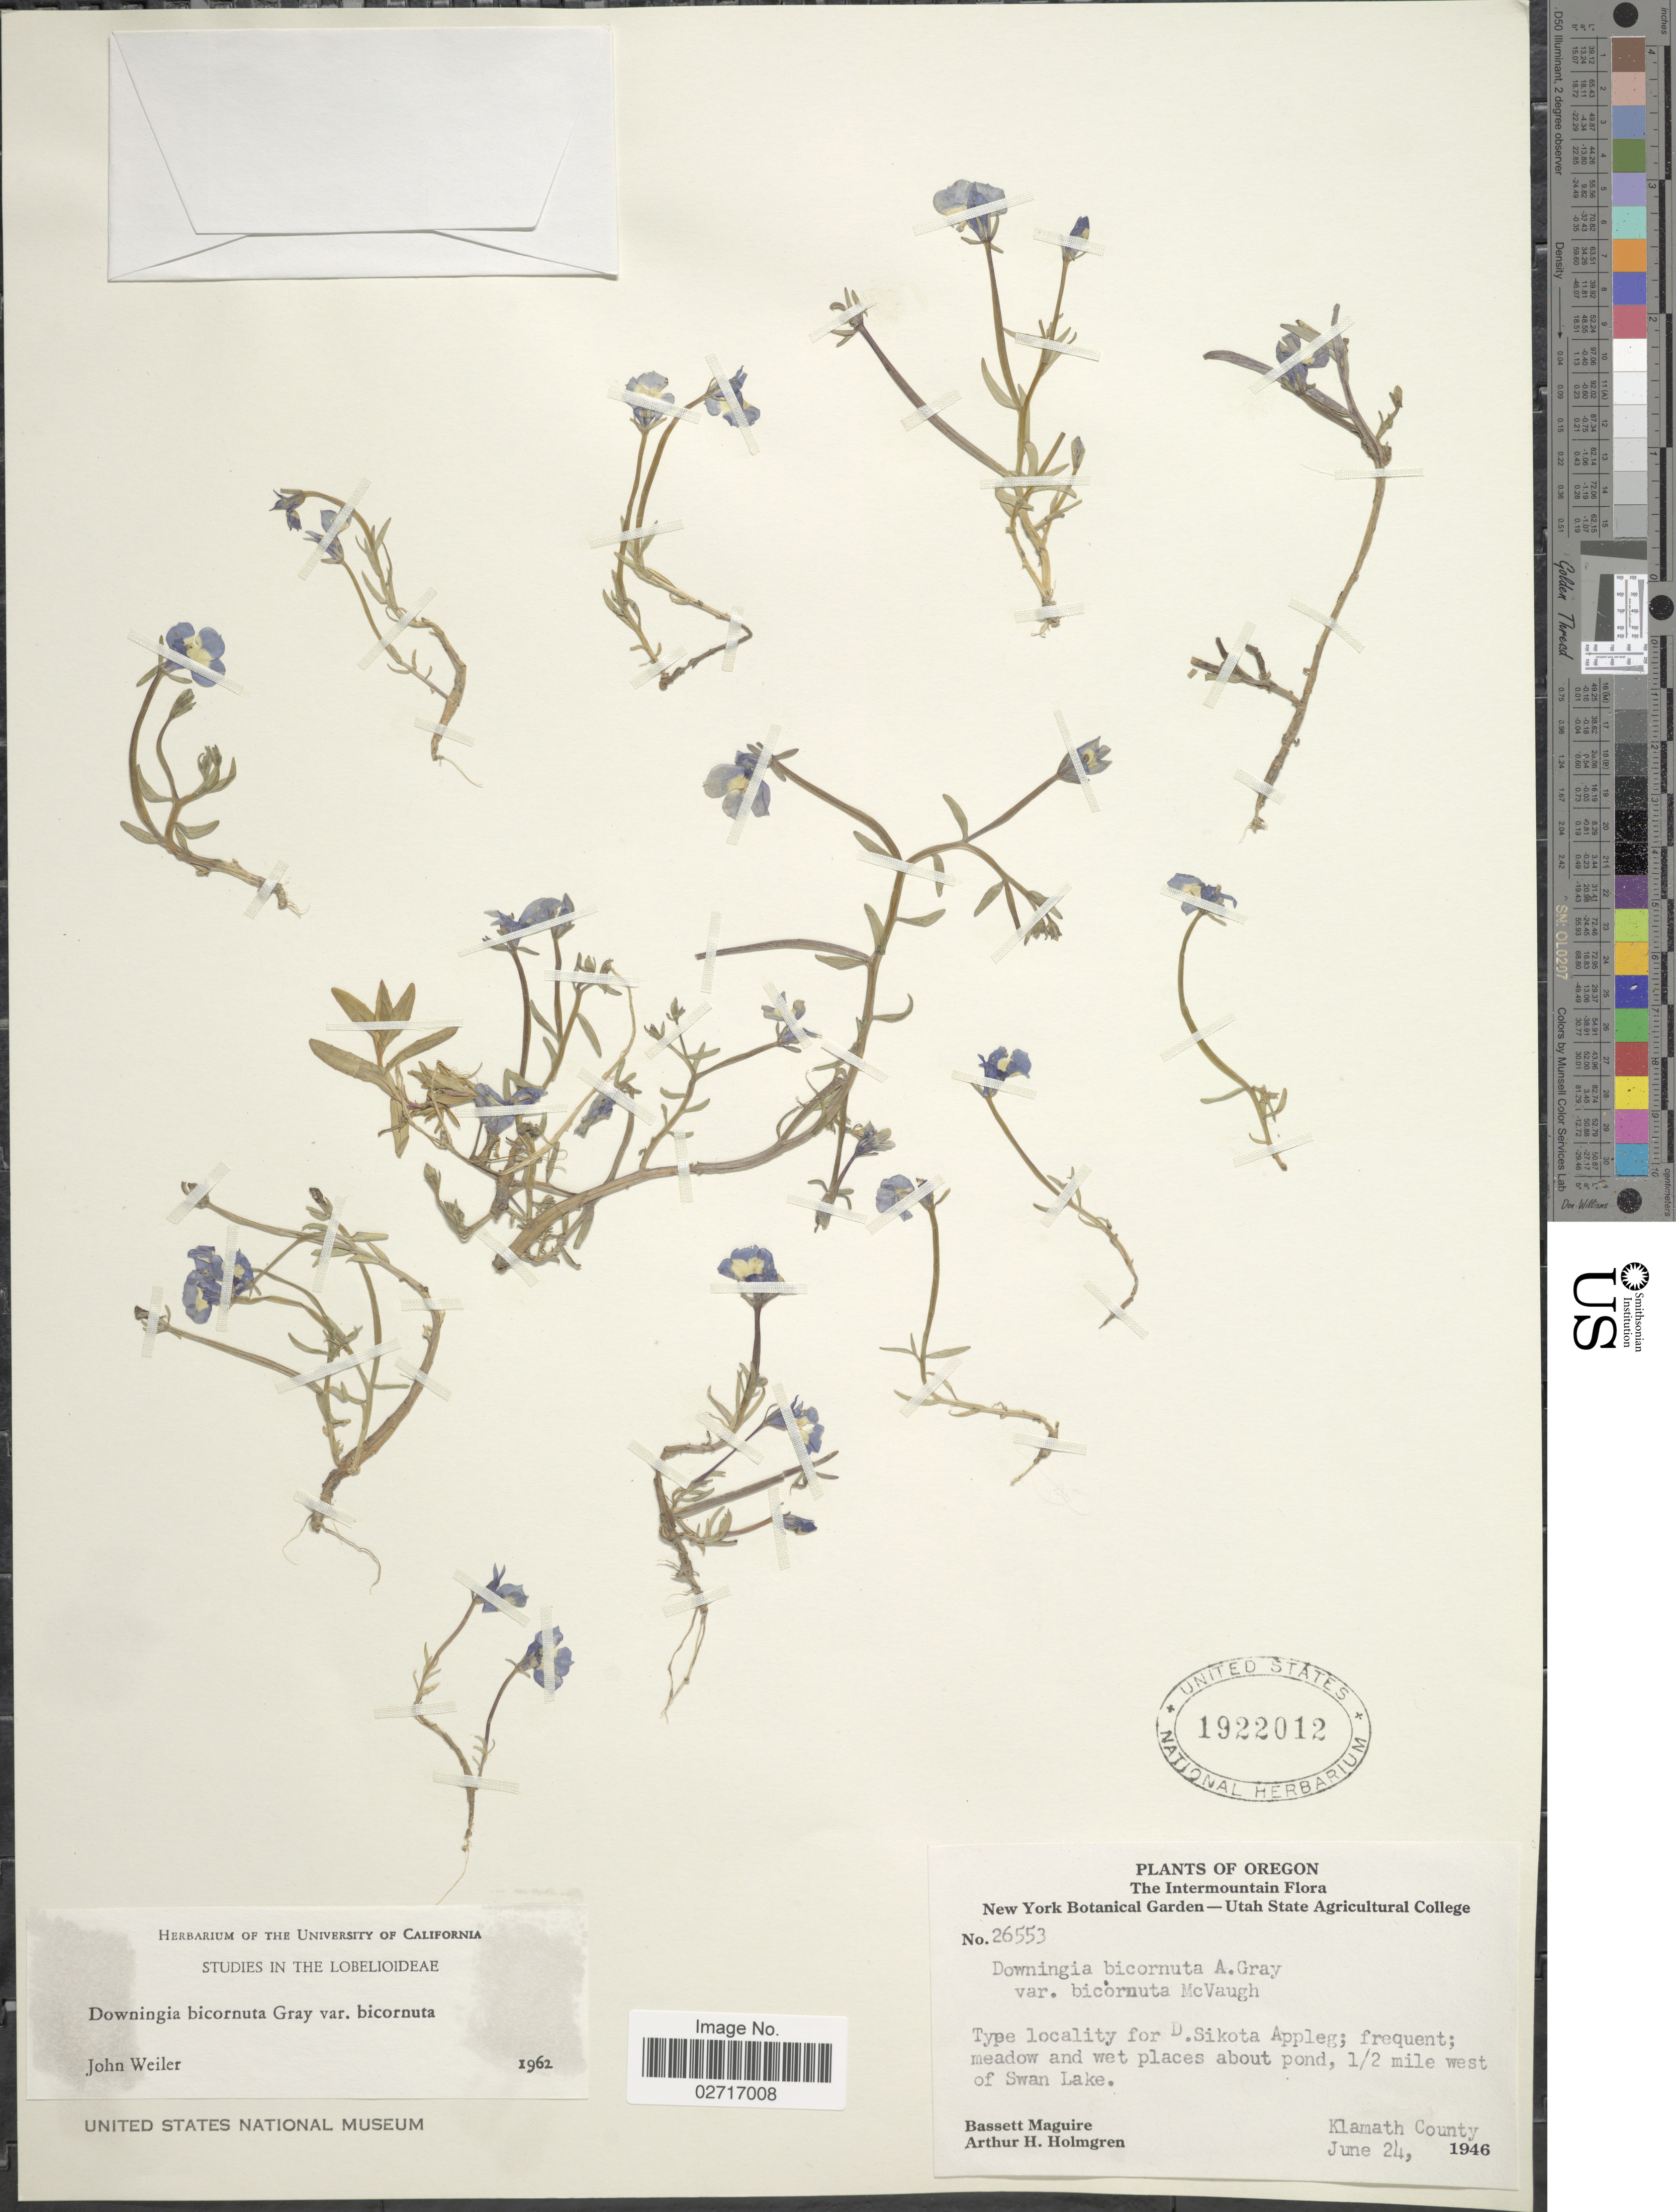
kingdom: Plantae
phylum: Tracheophyta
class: Magnoliopsida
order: Asterales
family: Campanulaceae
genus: Downingia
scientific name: Downingia bicornuta var. bicornuta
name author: A. Gray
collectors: B. Maguire & A. H. Holmgren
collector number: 26553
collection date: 1946-06-24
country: United States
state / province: Oregon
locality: Meadow and wet places about pind, ½ mile west of Swan Lake. Klamath County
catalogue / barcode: US 1922012